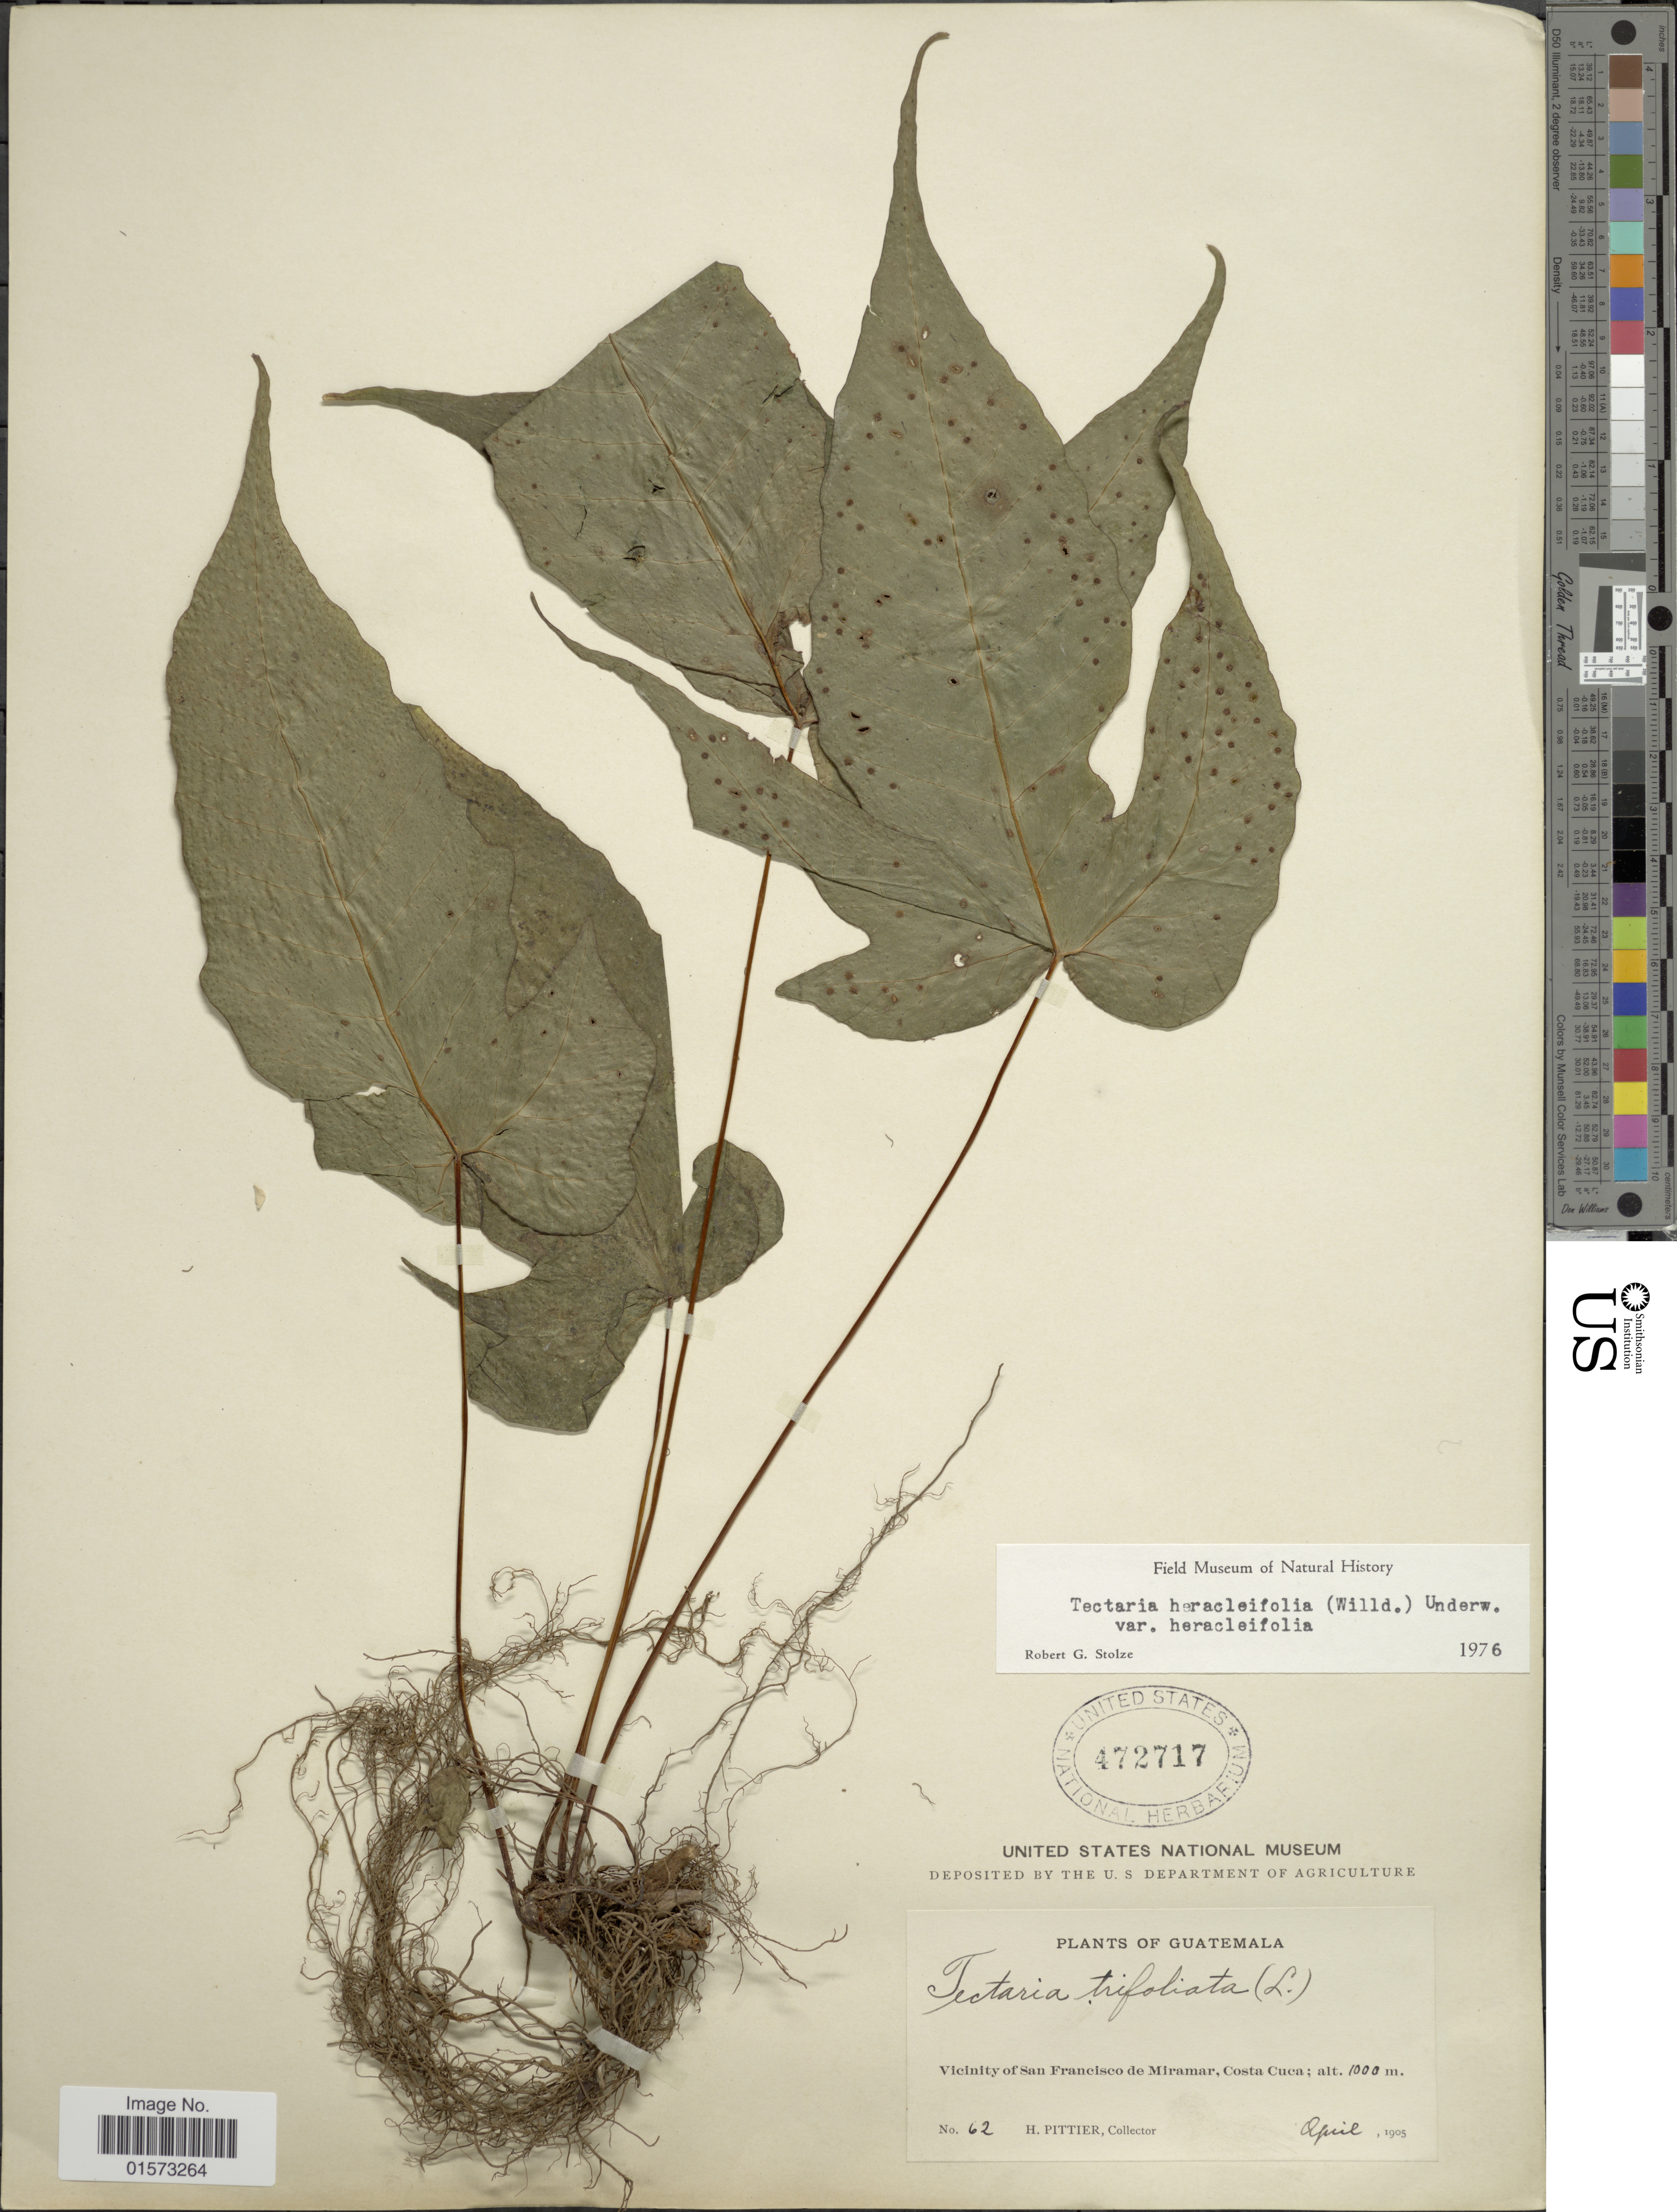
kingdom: Plantae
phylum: Tracheophyta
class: Polypodiopsida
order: Polypodiales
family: Tectariaceae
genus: Tectaria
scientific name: Tectaria heracleifolia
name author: (Willd.) Underw.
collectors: H. F. Pittier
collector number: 62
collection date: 1905-04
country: Guatemala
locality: Vicinity of San Francisco de Miramar, Costa Cuca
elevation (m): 1000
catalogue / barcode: US 472717